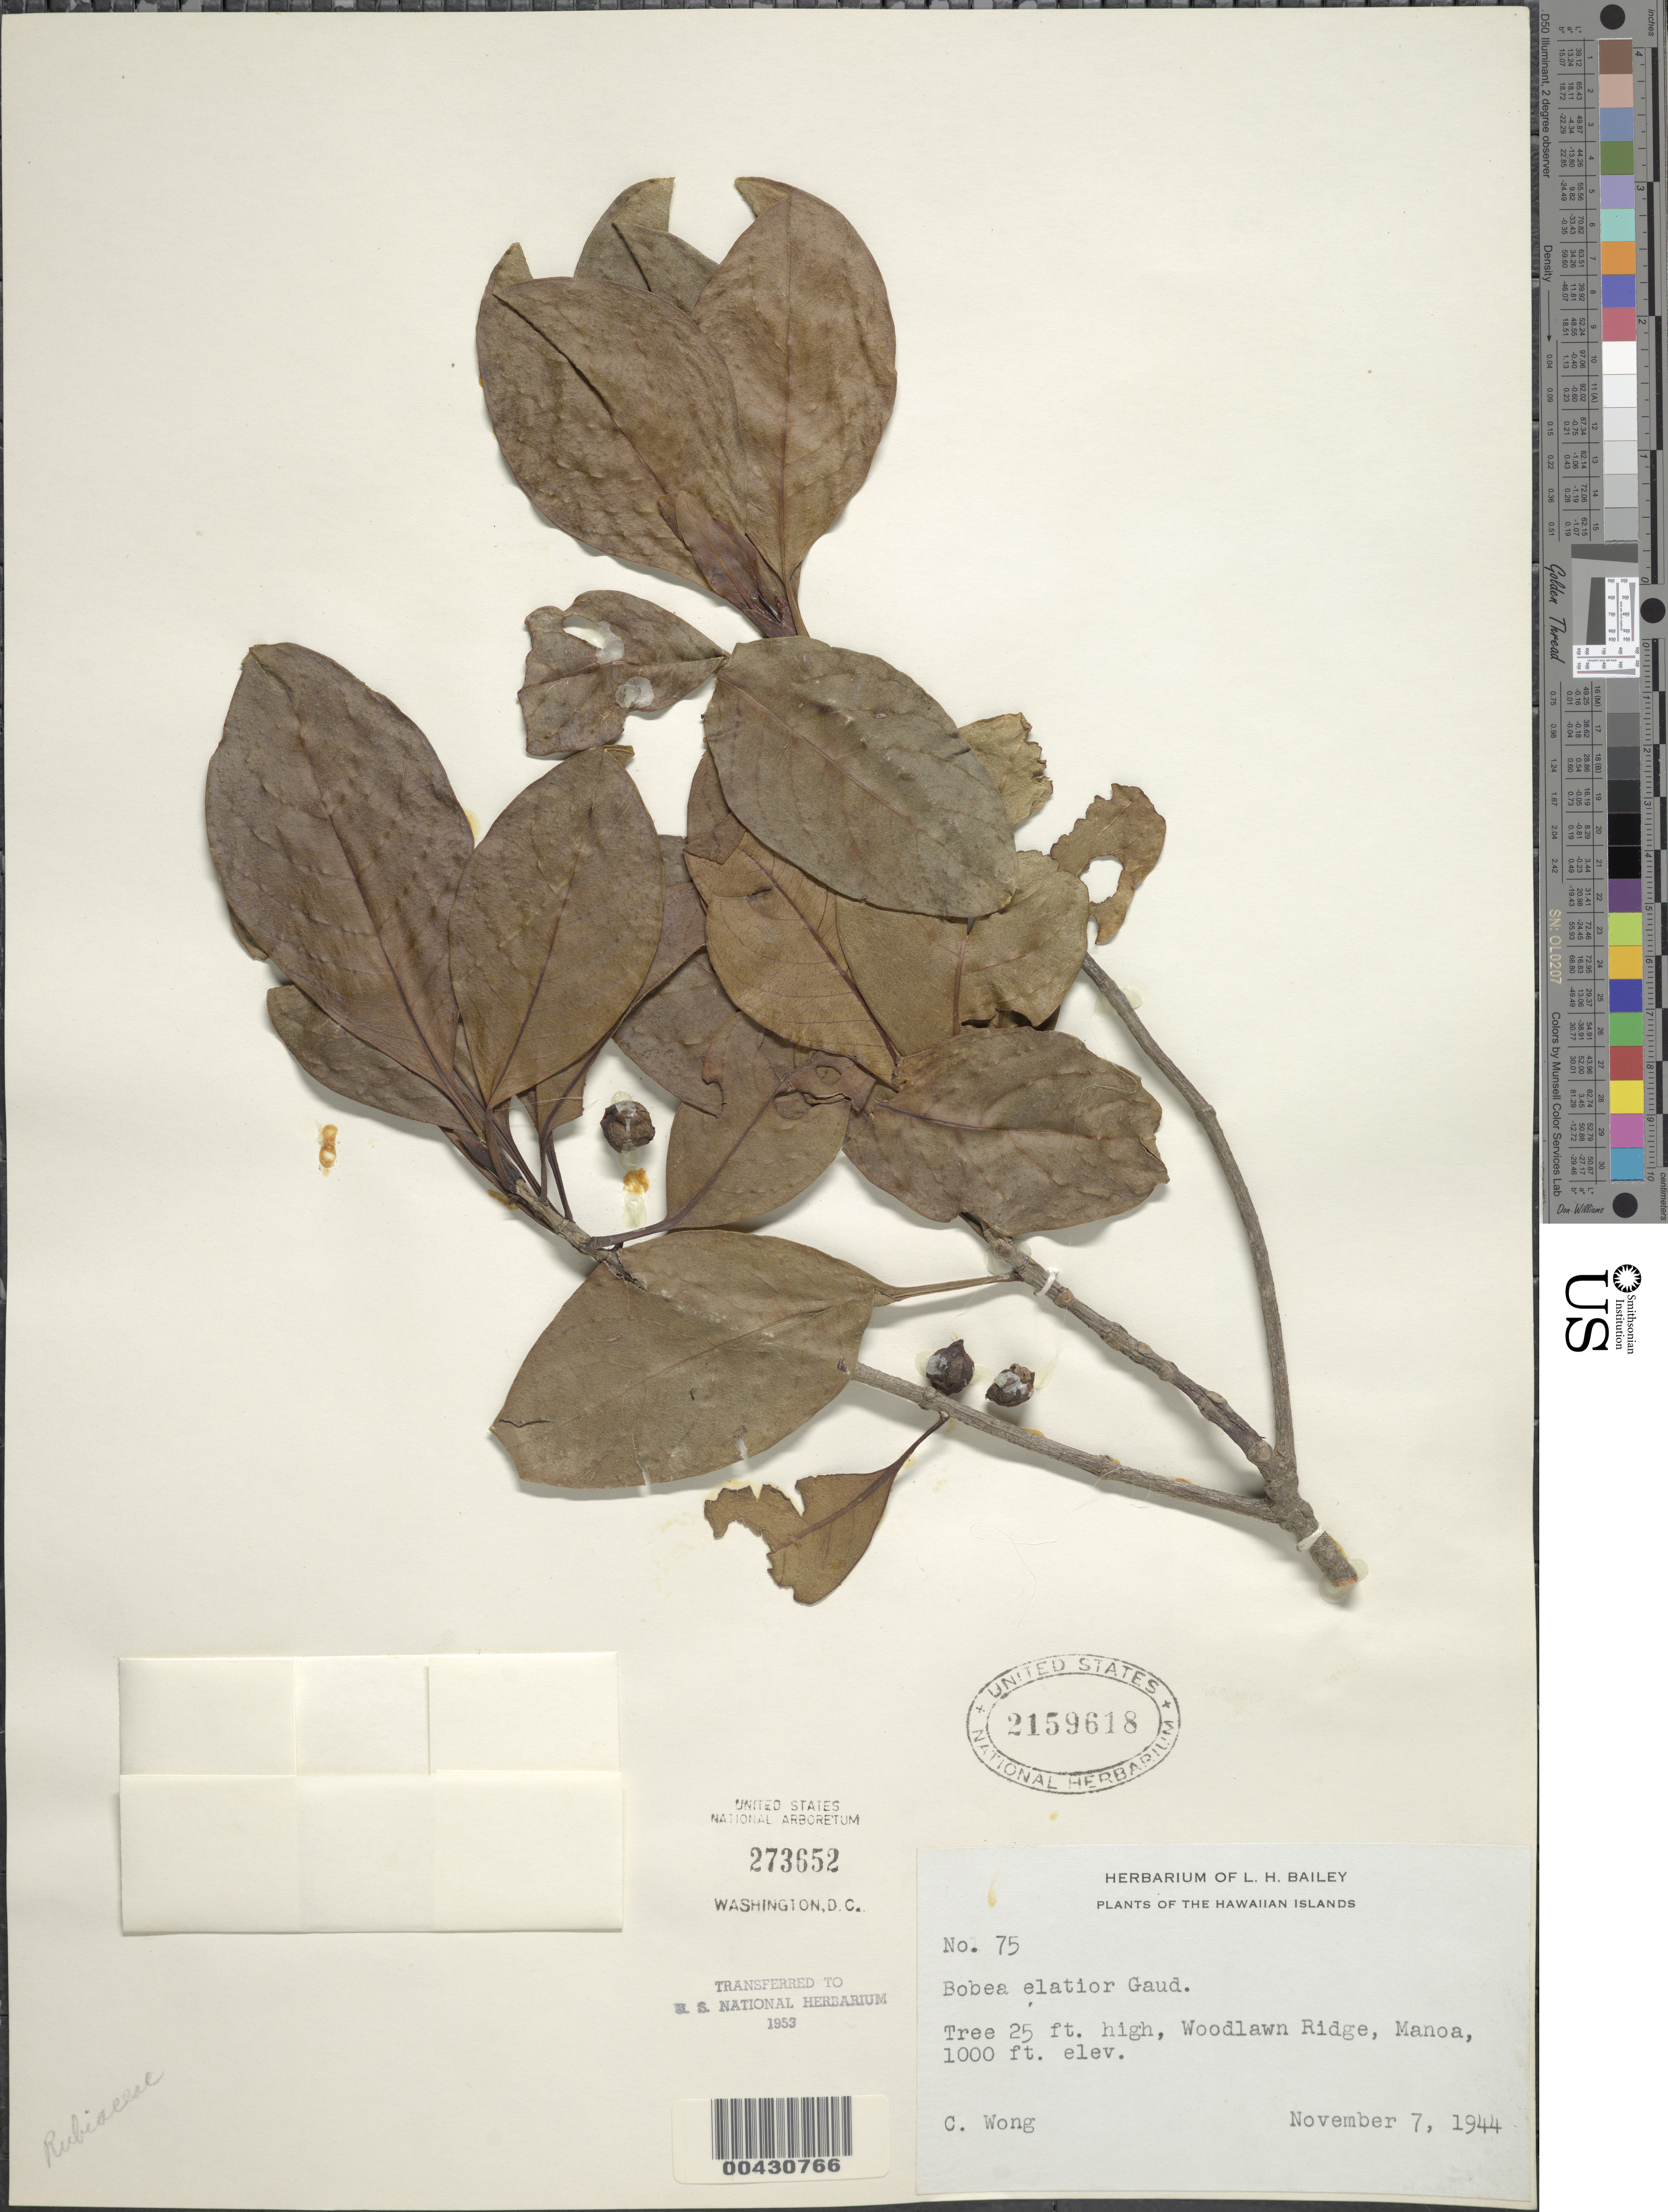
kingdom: Plantae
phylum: Tracheophyta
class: Magnoliopsida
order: Gentianales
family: Rubiaceae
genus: Bobea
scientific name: Bobea elatior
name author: Gaudich.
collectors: C. Wong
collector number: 75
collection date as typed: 7 Nov 1944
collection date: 1944-11-07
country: United States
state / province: Hawaii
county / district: Kauai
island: Kaua'i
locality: Woodlawn Ridge, Manoa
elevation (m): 305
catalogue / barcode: US 2159618